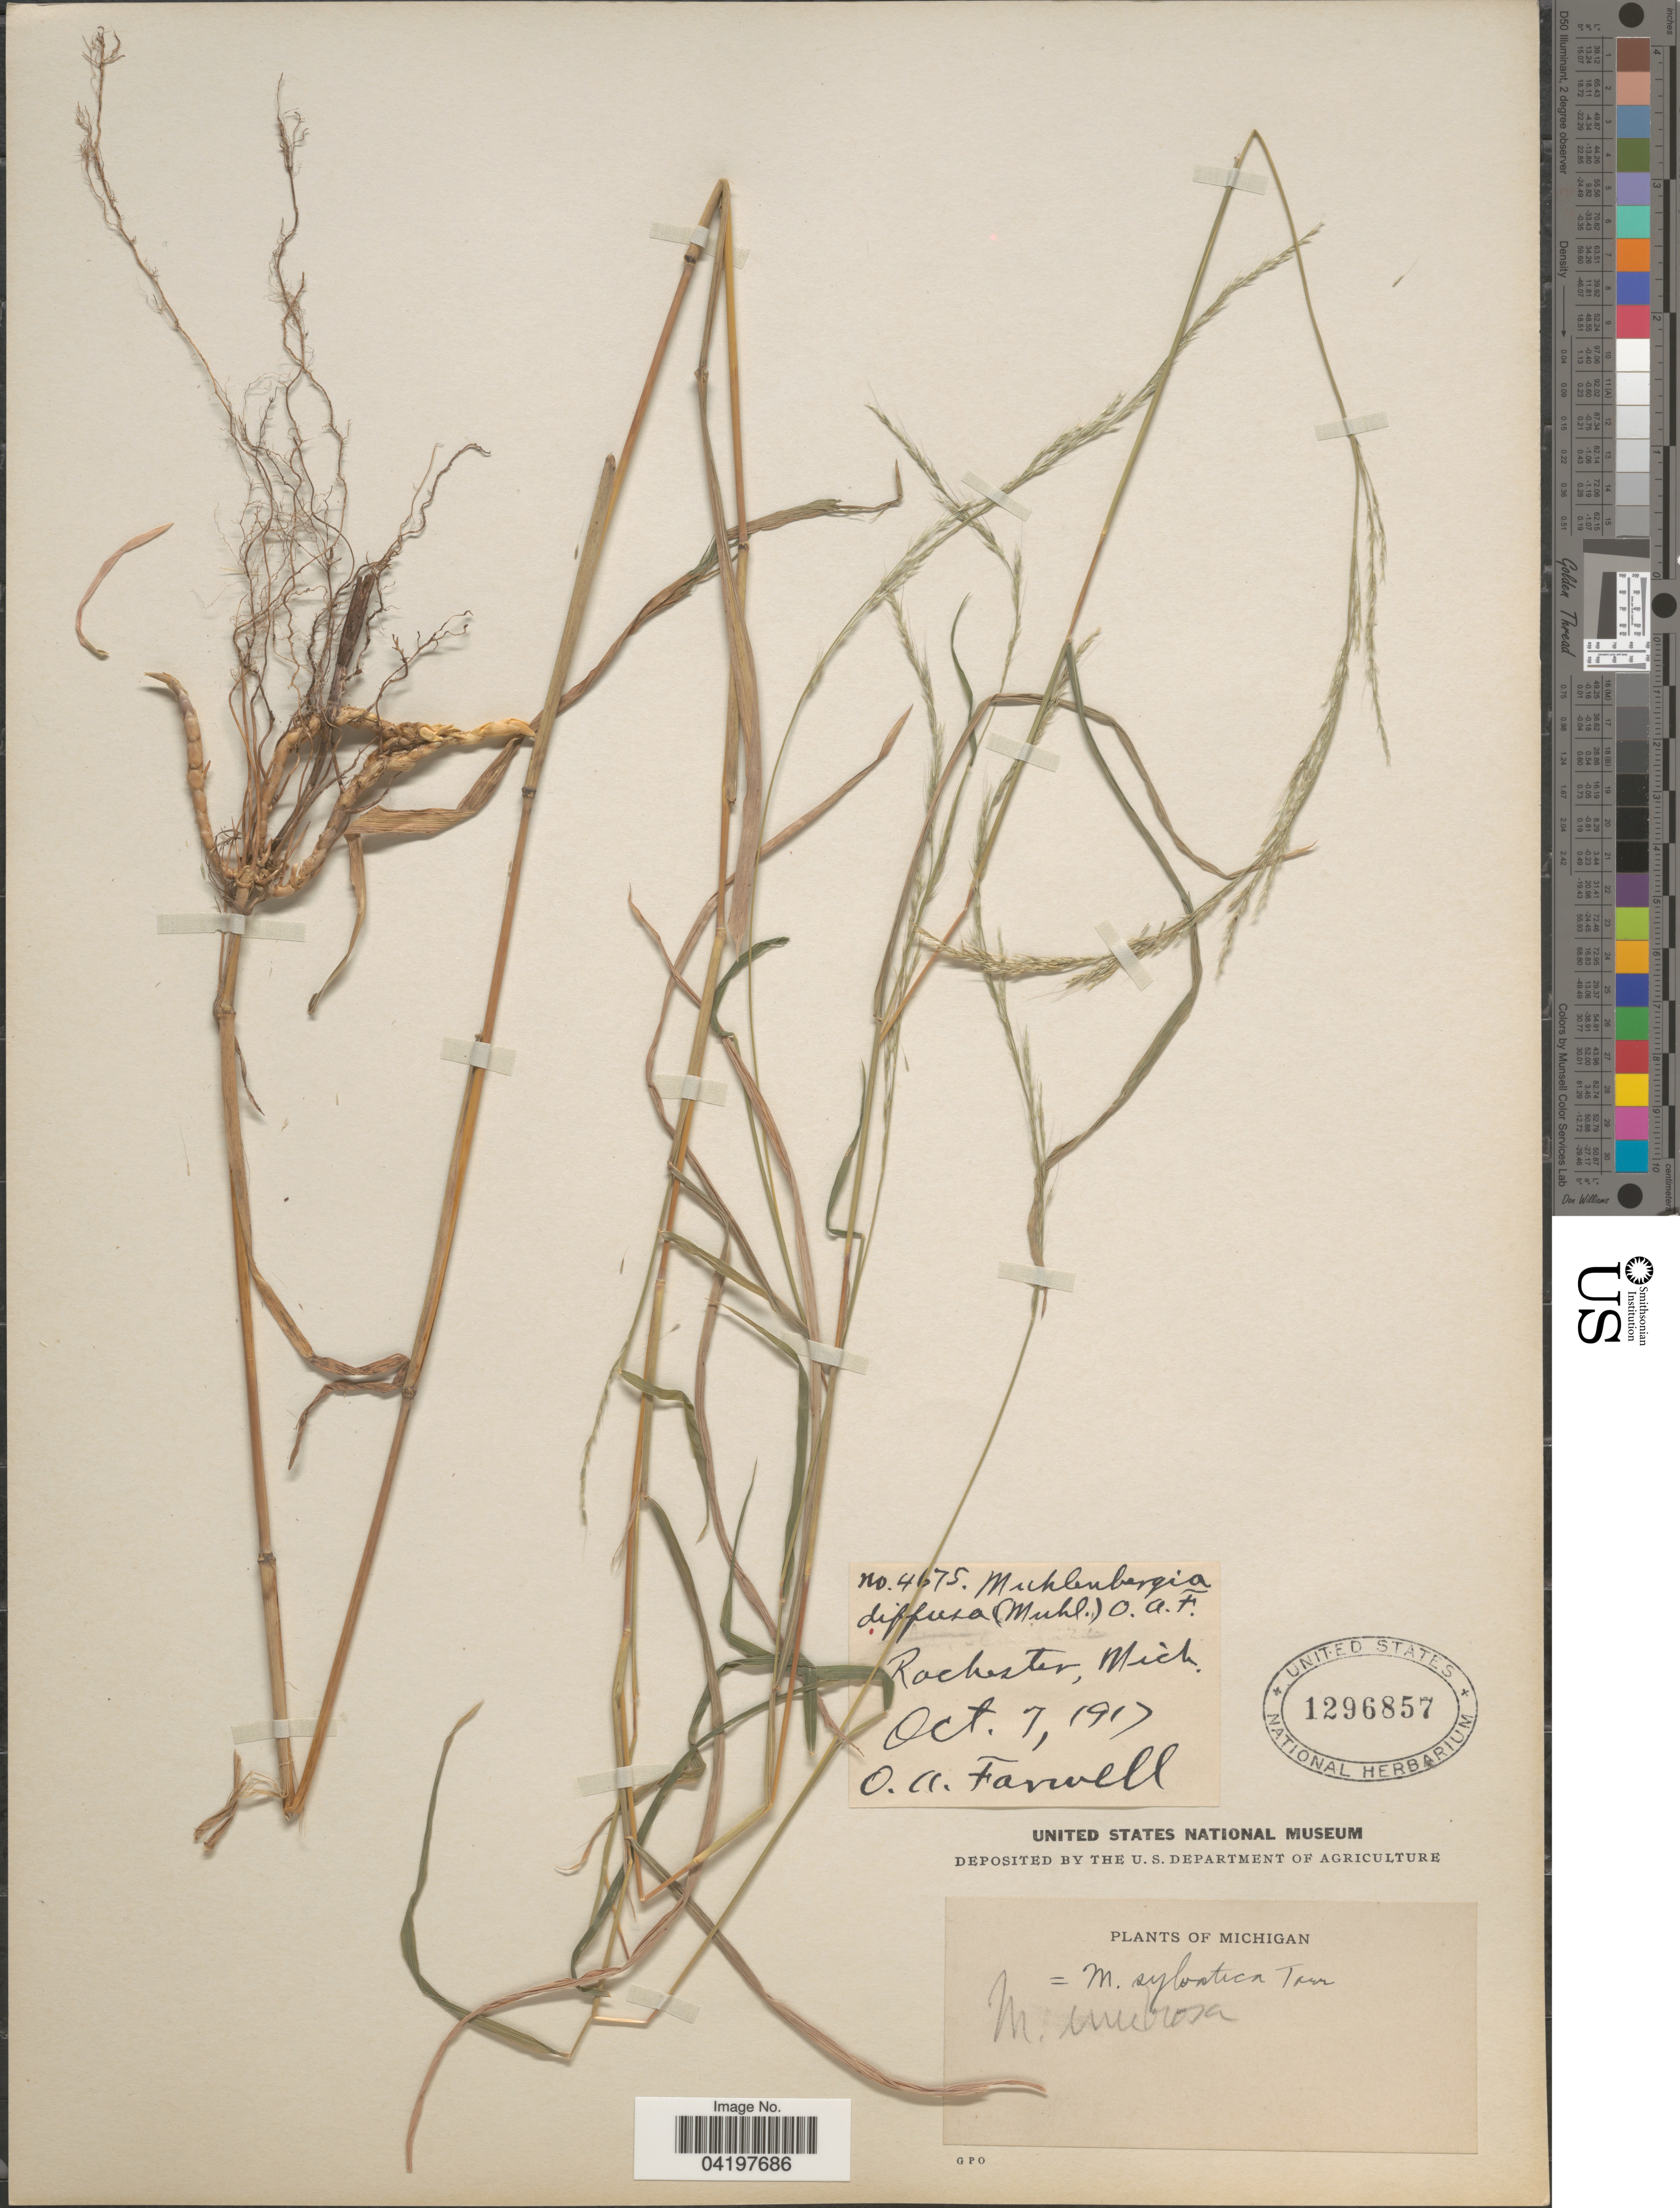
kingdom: Plantae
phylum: Tracheophyta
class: Liliopsida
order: Poales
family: Poaceae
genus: Muhlenbergia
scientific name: Muhlenbergia sylvatica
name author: (Torr.) Torr. ex A. Gray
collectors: O. Farwell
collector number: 4675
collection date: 1917-10-07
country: United States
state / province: Michigan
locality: Rochester.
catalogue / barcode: US 1296857